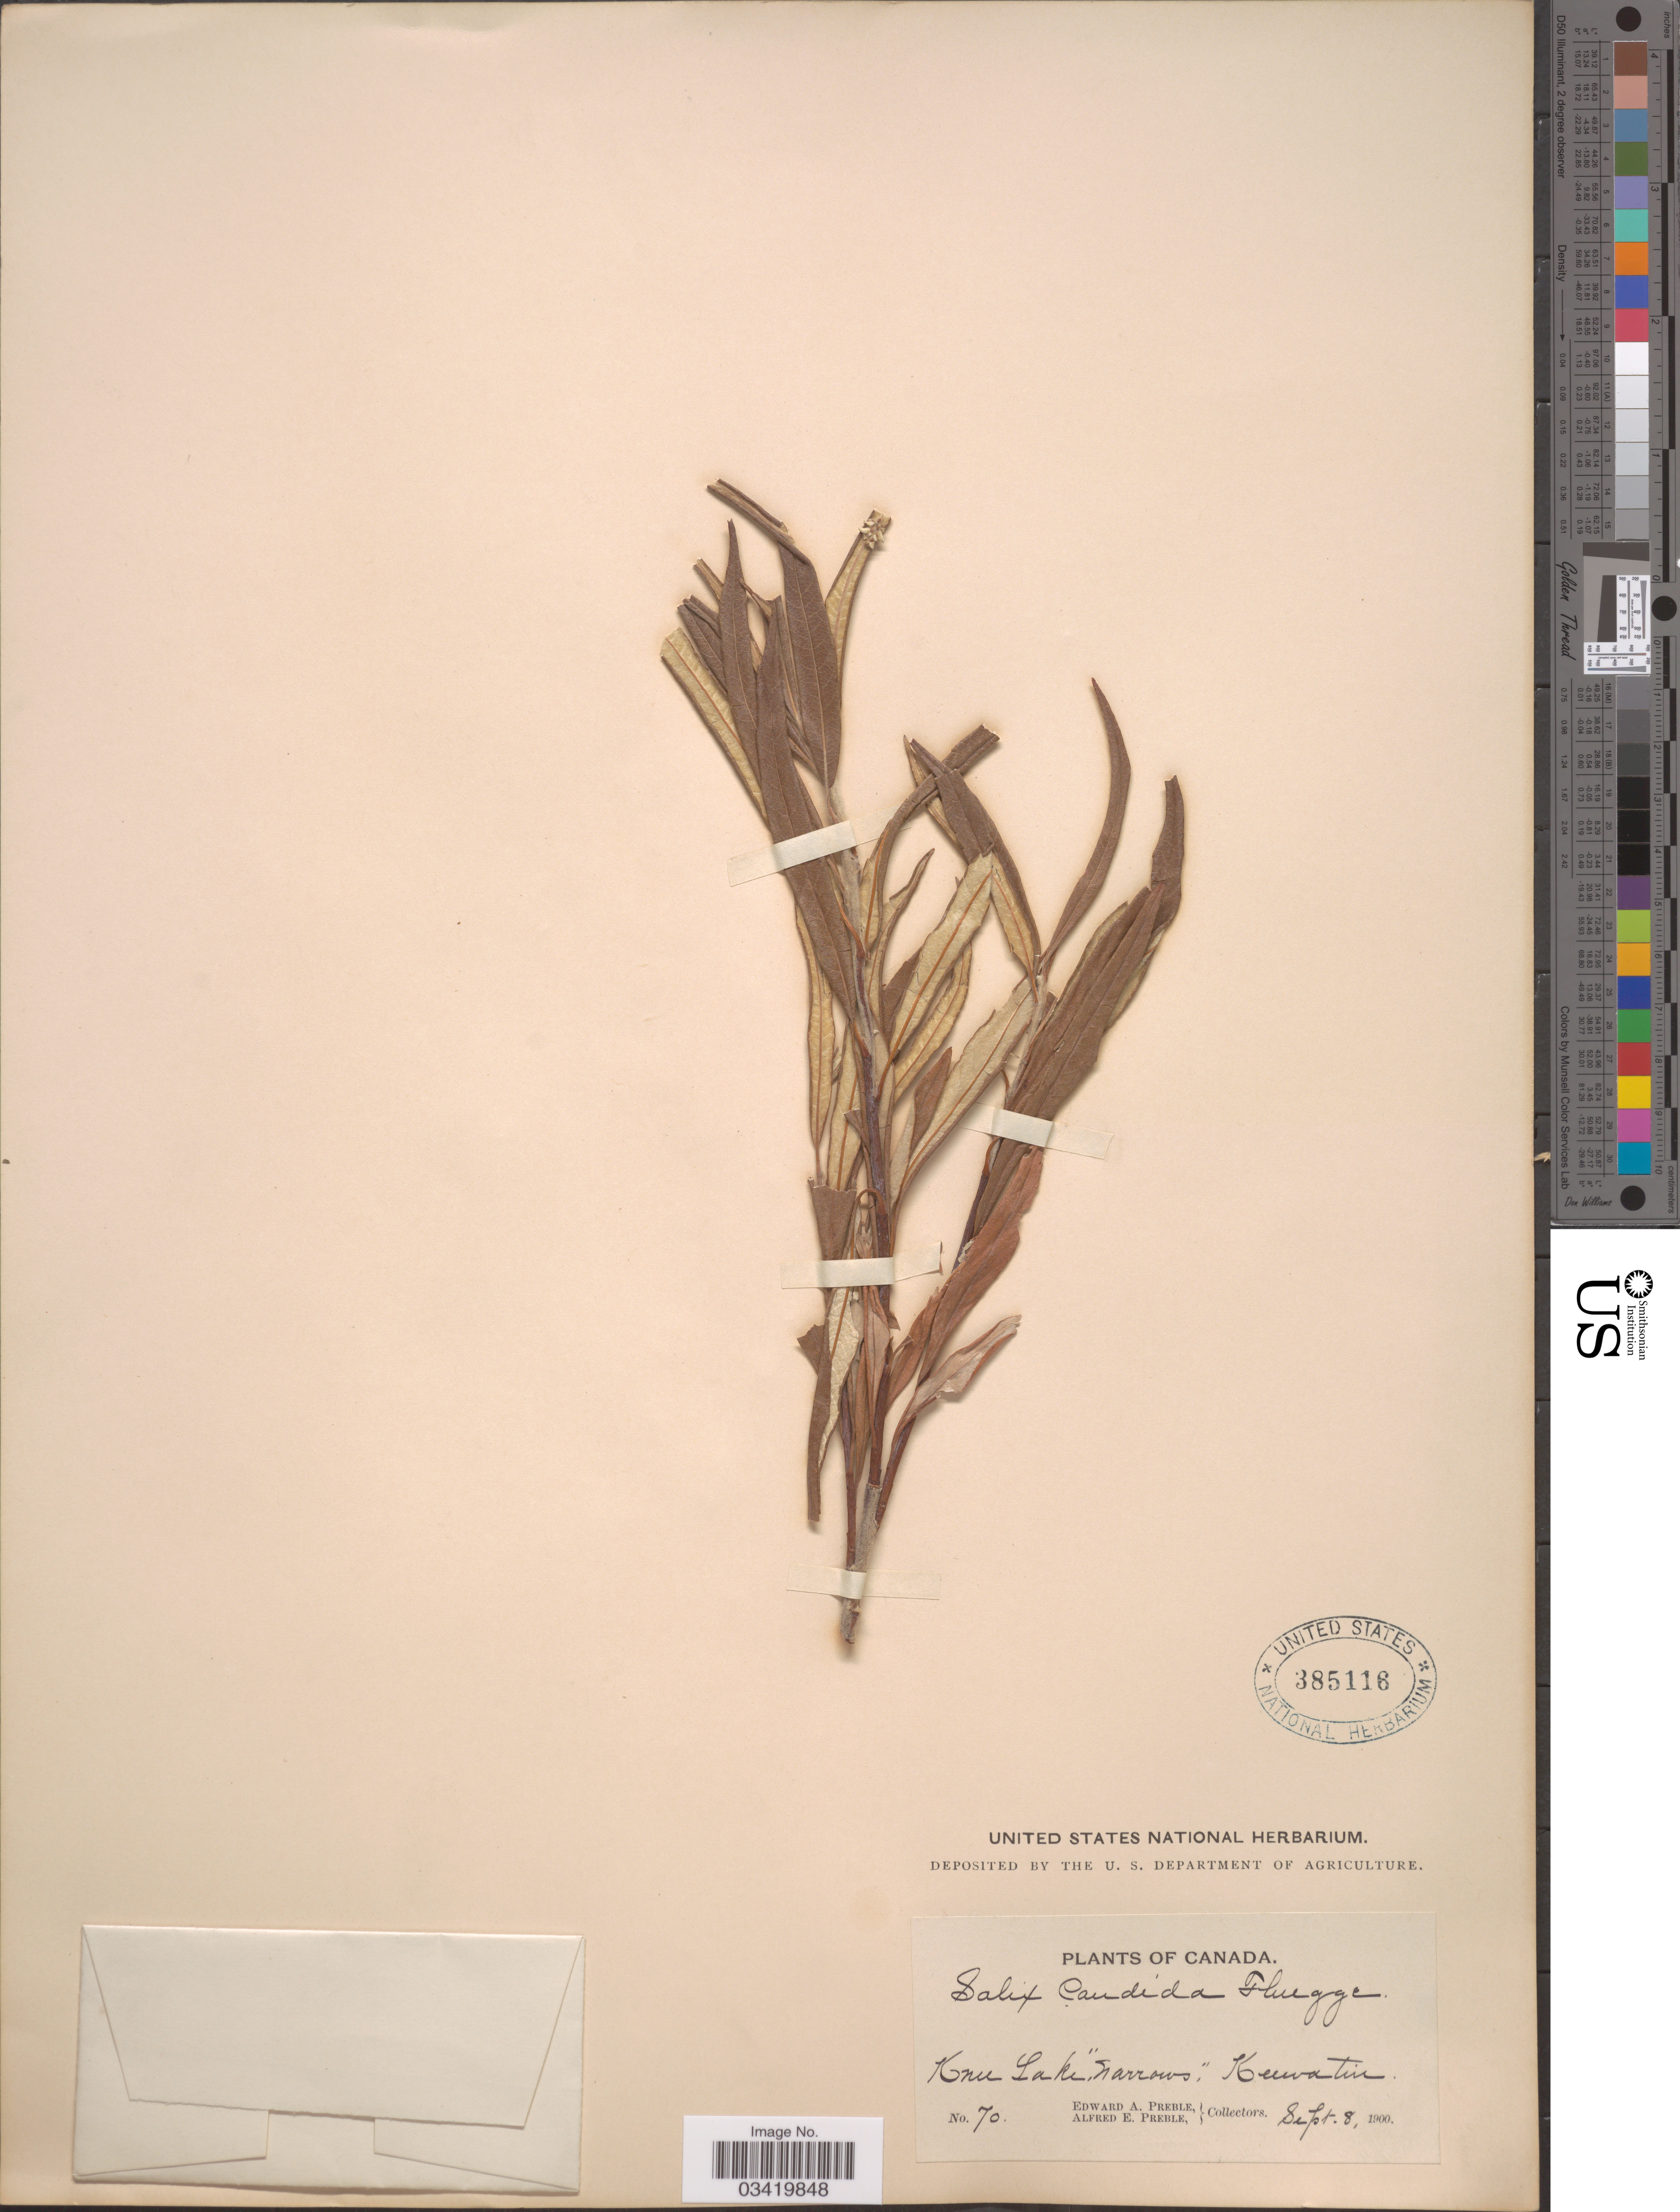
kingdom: Plantae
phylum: Tracheophyta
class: Magnoliopsida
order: Malpighiales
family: Salicaceae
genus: Salix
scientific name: Salix candida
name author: Flüggé ex Willd.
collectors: E. Preble & A. Preble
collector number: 70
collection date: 1900-09-08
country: Canada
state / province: Nunavut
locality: Knee Lake, "Narrows", Keewatin.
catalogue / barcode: US 385116